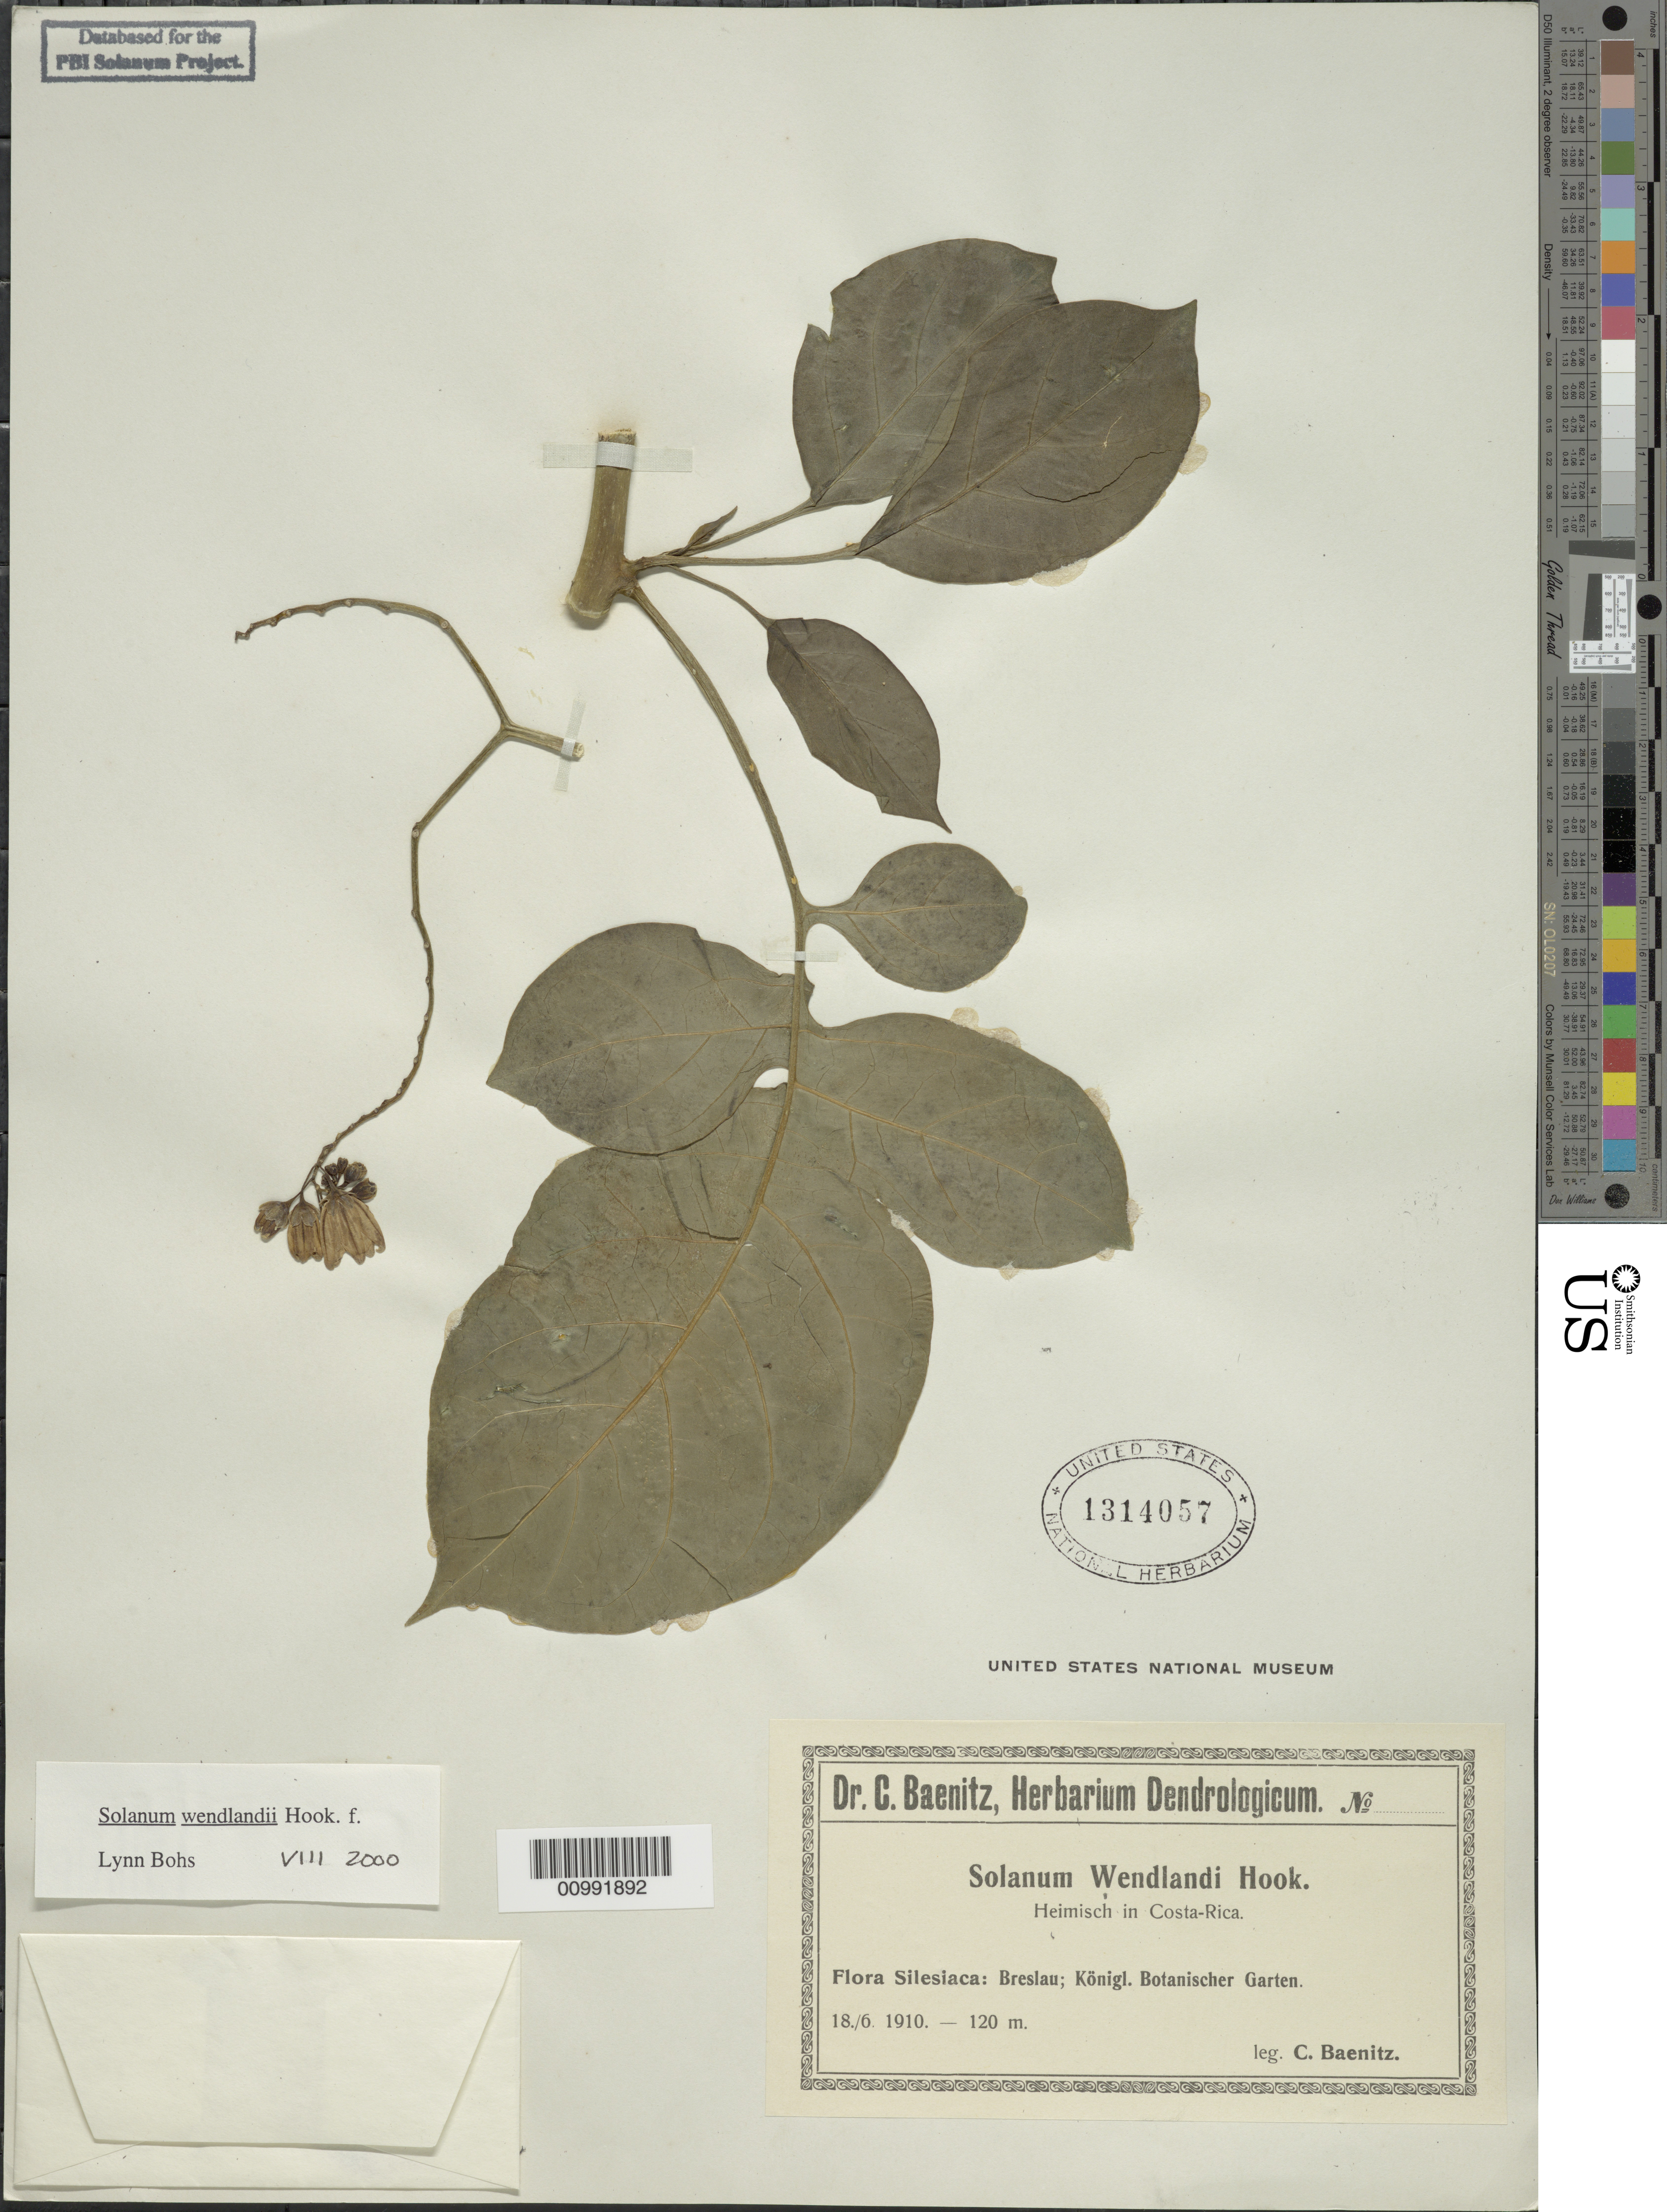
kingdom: Plantae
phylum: Tracheophyta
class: Magnoliopsida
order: Solanales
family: Solanaceae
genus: Solanum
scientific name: Solanum wendlandii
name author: Hook. f.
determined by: Bohs, L. A.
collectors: C. G. Baenitz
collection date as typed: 18 Jun 1910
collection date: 1910-06-18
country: Poland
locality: Königl. Botanischer Garten.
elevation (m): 120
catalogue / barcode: US 1314057